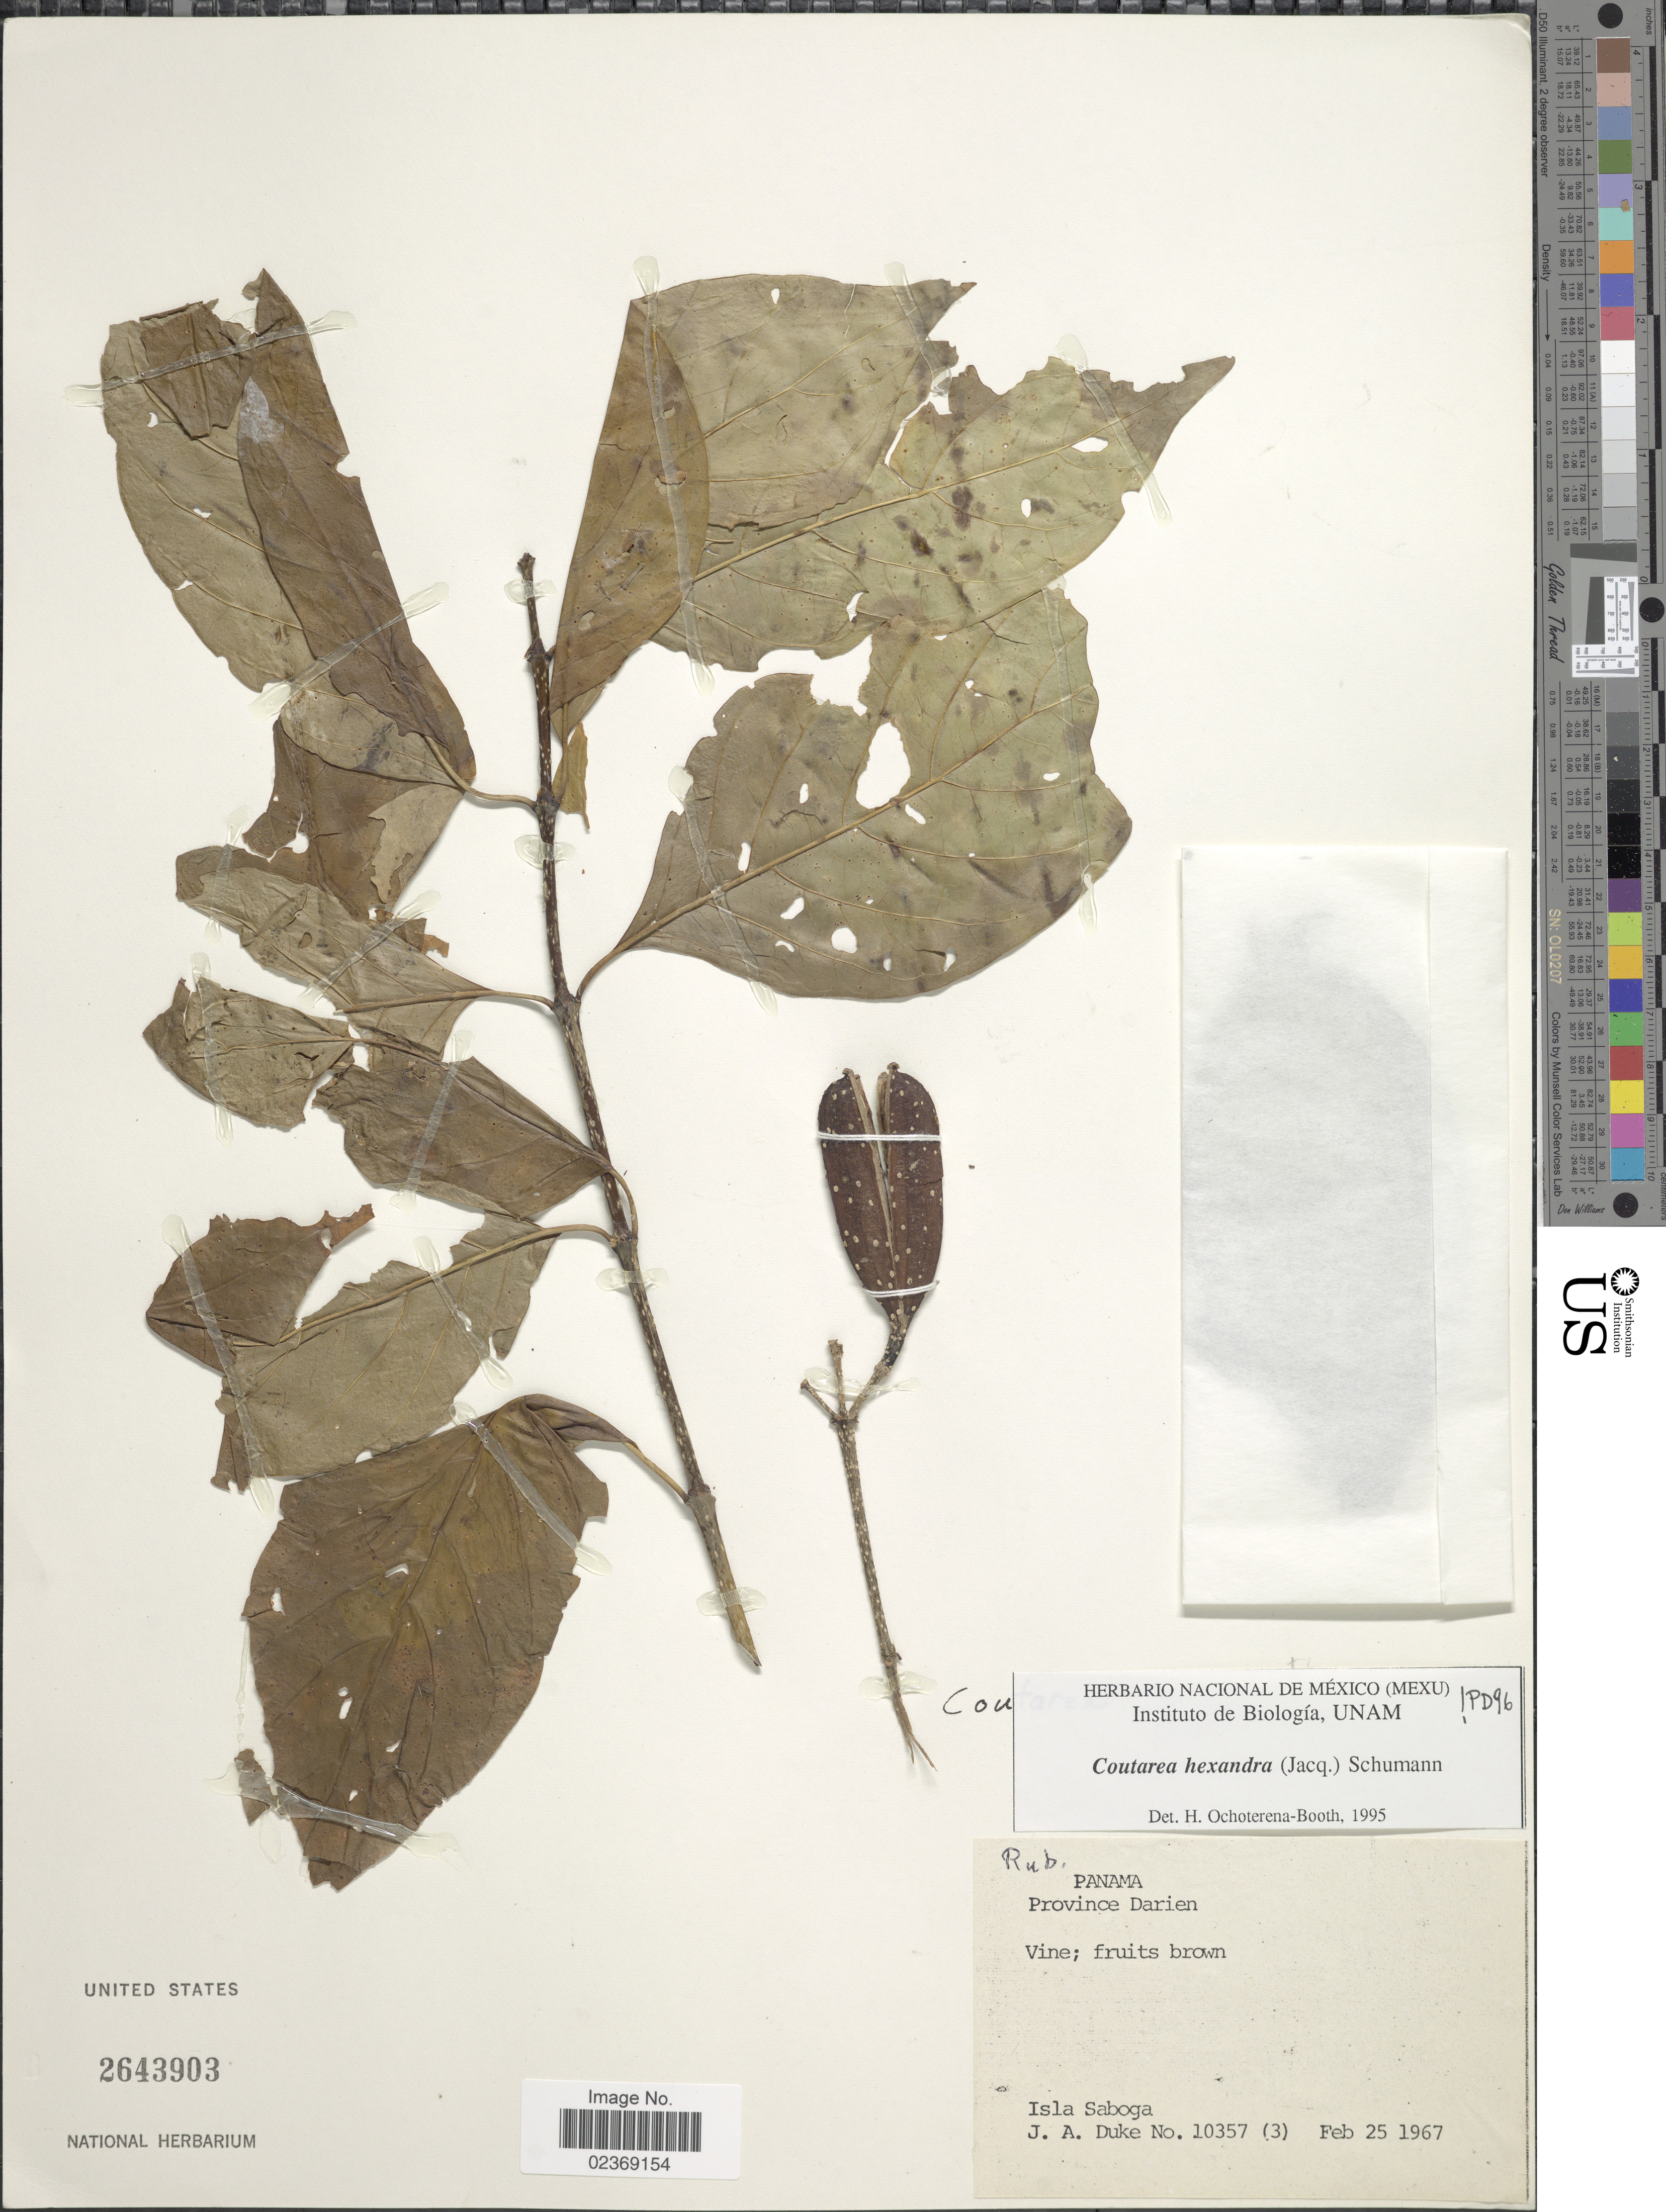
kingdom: Plantae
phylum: Tracheophyta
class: Magnoliopsida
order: Gentianales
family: Rubiaceae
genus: Coutarea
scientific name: Coutarea hexandra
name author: (Jacq.) K. Schum.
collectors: J. A. Duke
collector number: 10357(3)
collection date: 1967-02-25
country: Panama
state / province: Darién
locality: Province Darien. Isla Saboga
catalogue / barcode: US 2643903